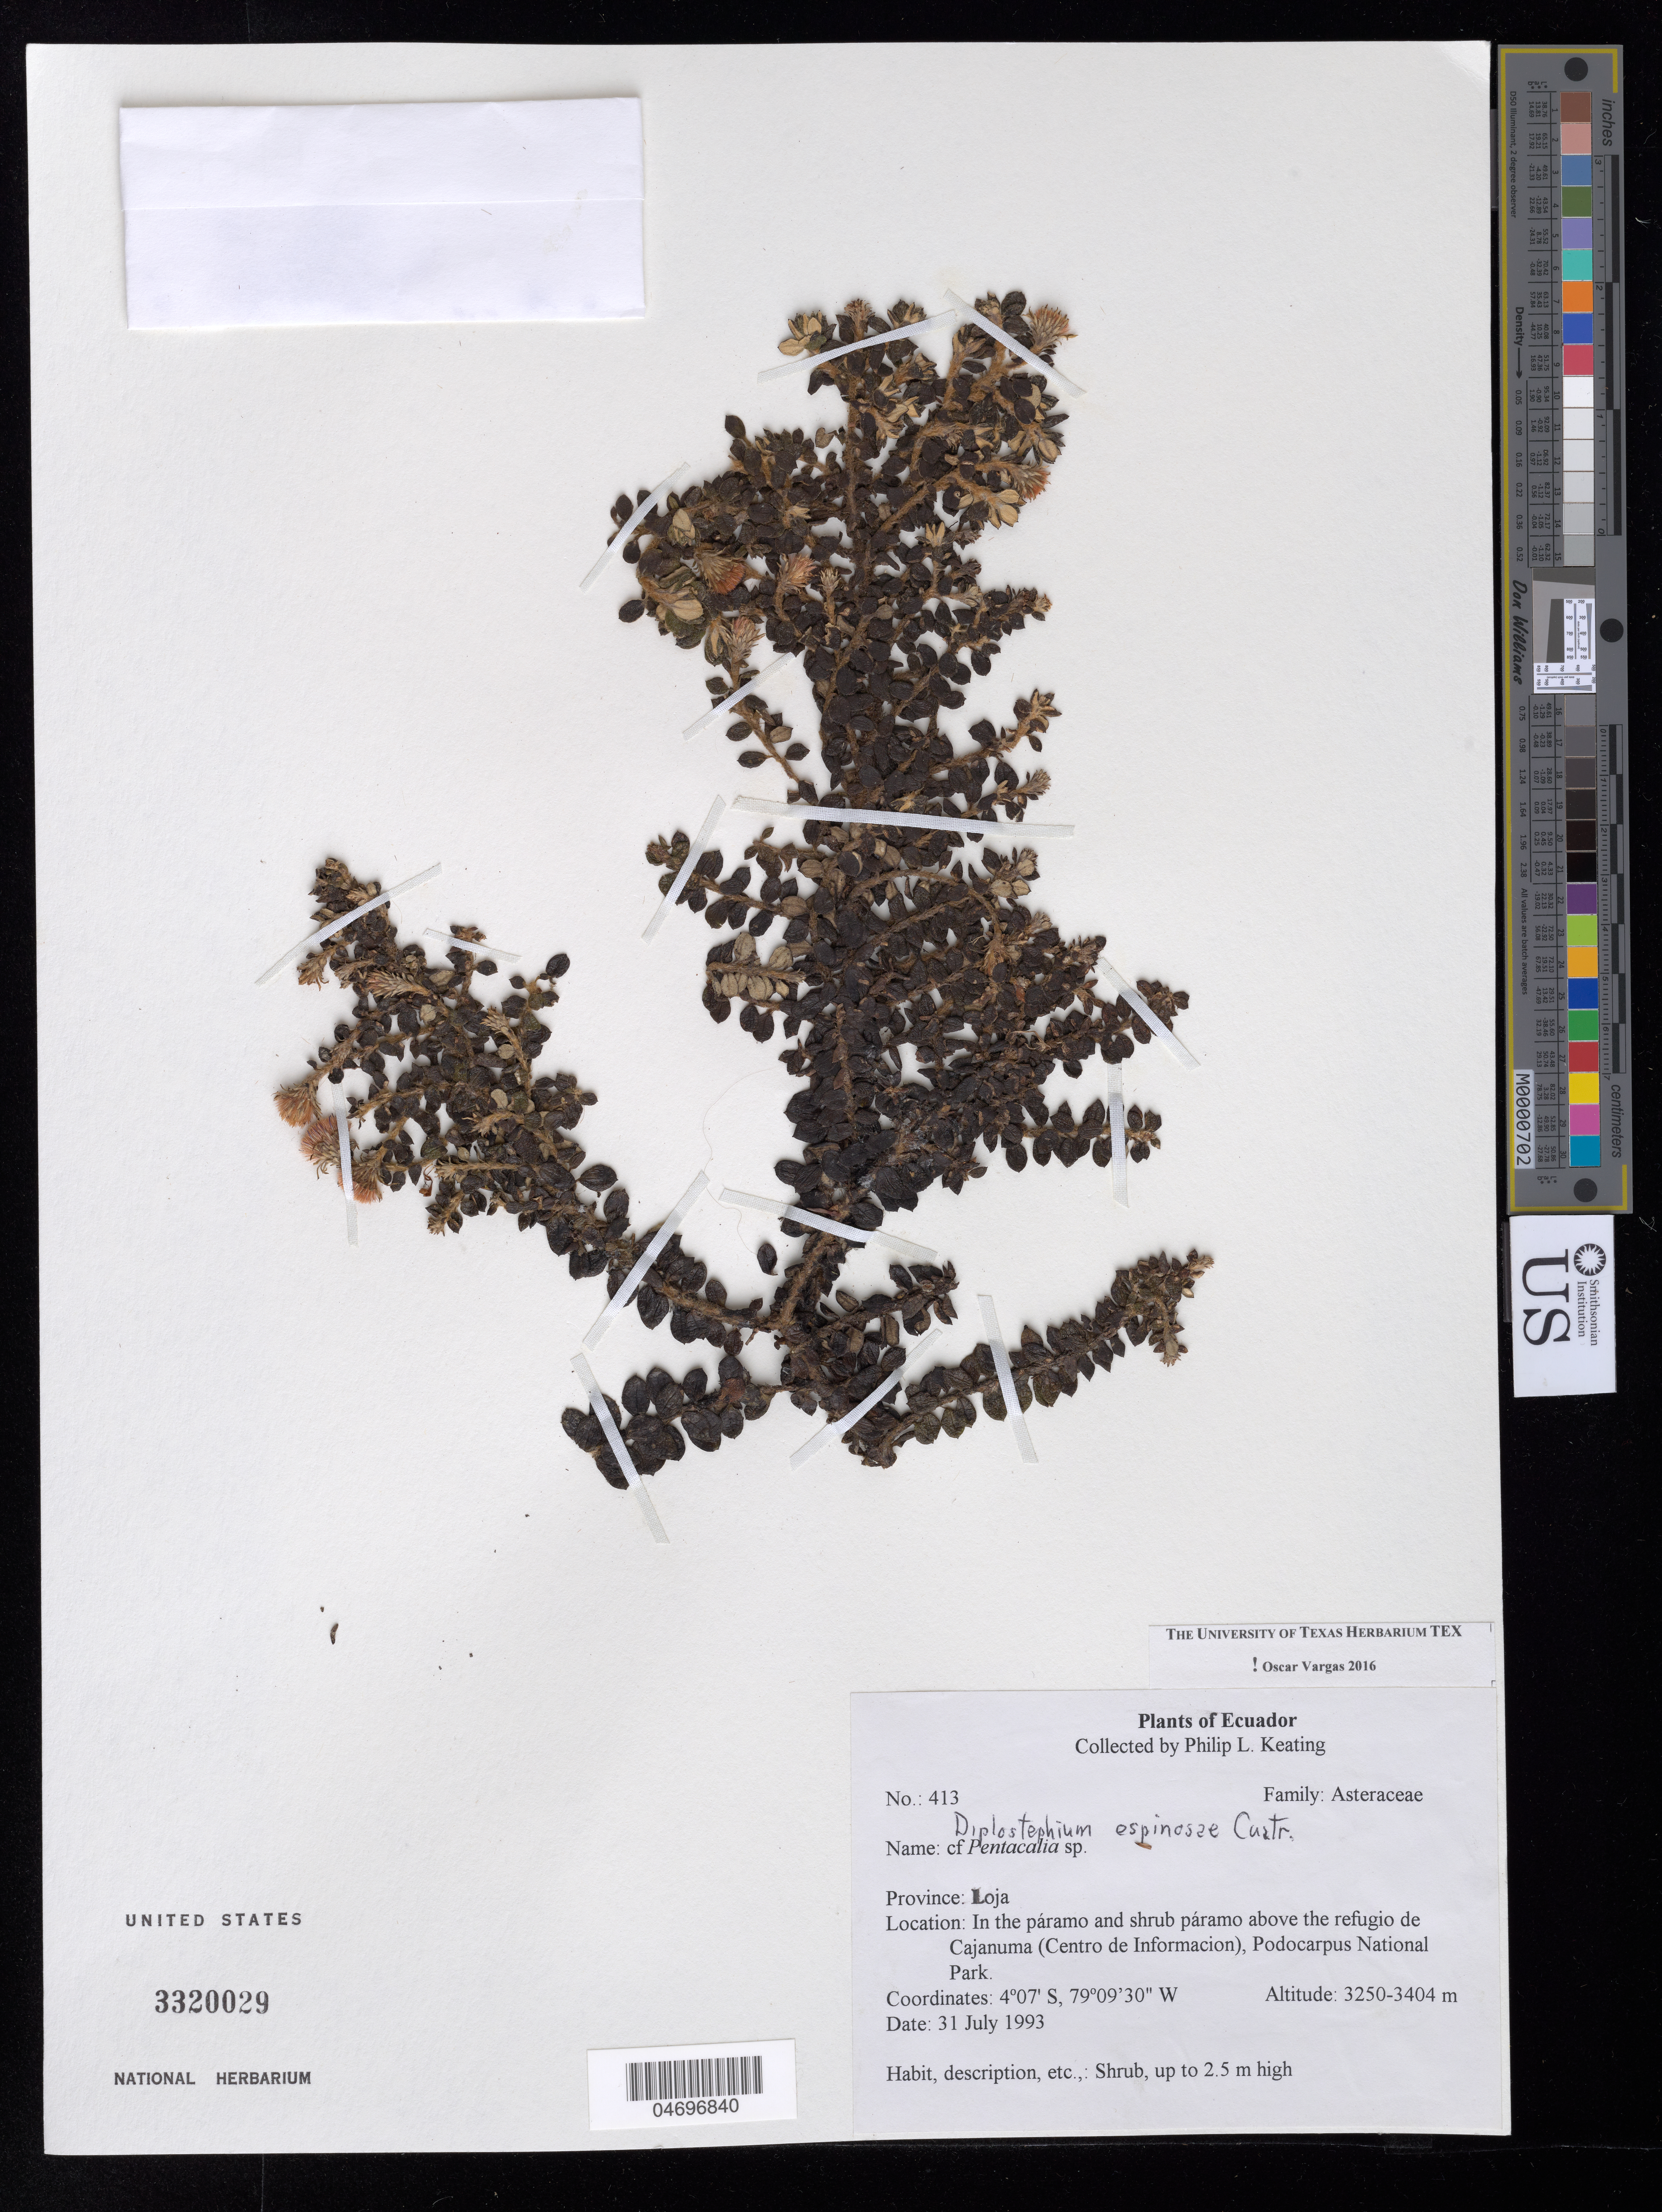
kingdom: Plantae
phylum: Tracheophyta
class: Magnoliopsida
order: Asterales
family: Asteraceae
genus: Diplostephium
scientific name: Diplostephium espinosae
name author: Cuatrec.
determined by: Vargas, Oscar M.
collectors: P. Keating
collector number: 413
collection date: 1993-07-31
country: Ecuador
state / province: Loja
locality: Above the refugio de Cajanuma (Centro de Informacion), Podocarpus National Park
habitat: Paramo and shrub paramo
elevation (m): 3250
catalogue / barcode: US 3320029